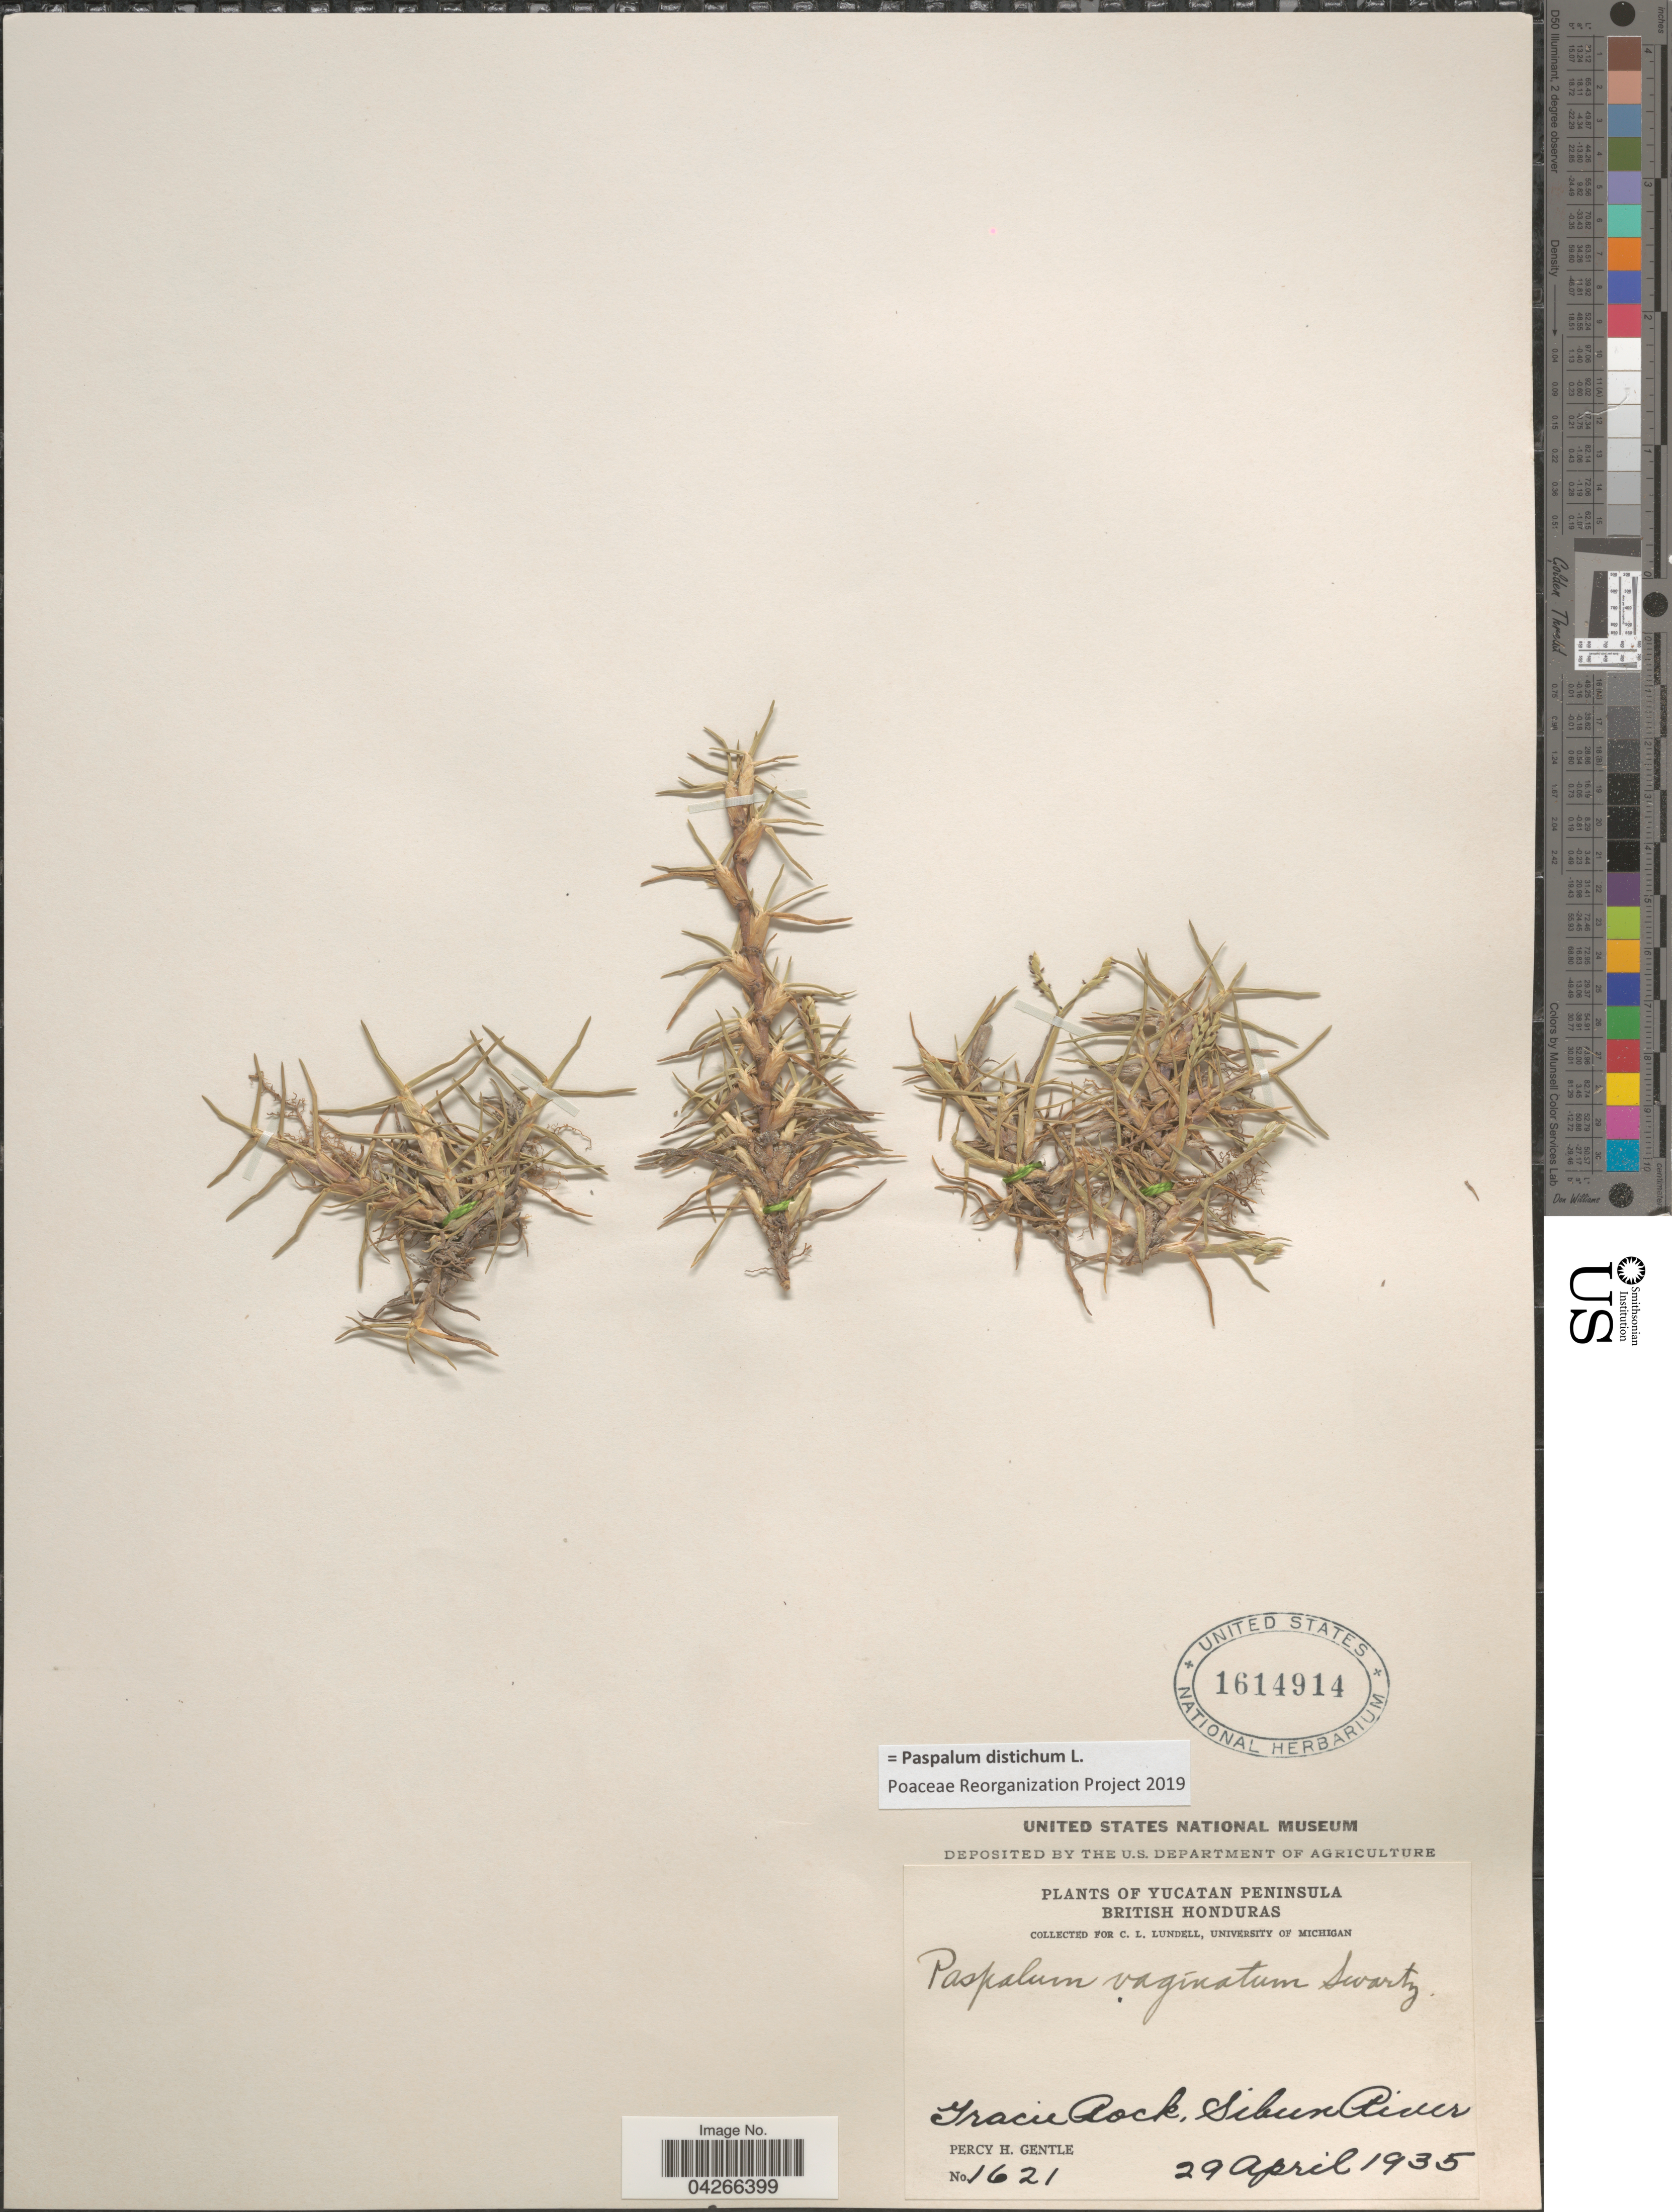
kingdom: Plantae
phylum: Tracheophyta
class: Liliopsida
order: Poales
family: Poaceae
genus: Paspalum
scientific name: Paspalum distichum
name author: L.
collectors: P. H. Gentle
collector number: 1621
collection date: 1935-04-29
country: Belize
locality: Yucatan Peninsula. British Honduras. Gracie Rock, Sibun River.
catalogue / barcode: US 1614914